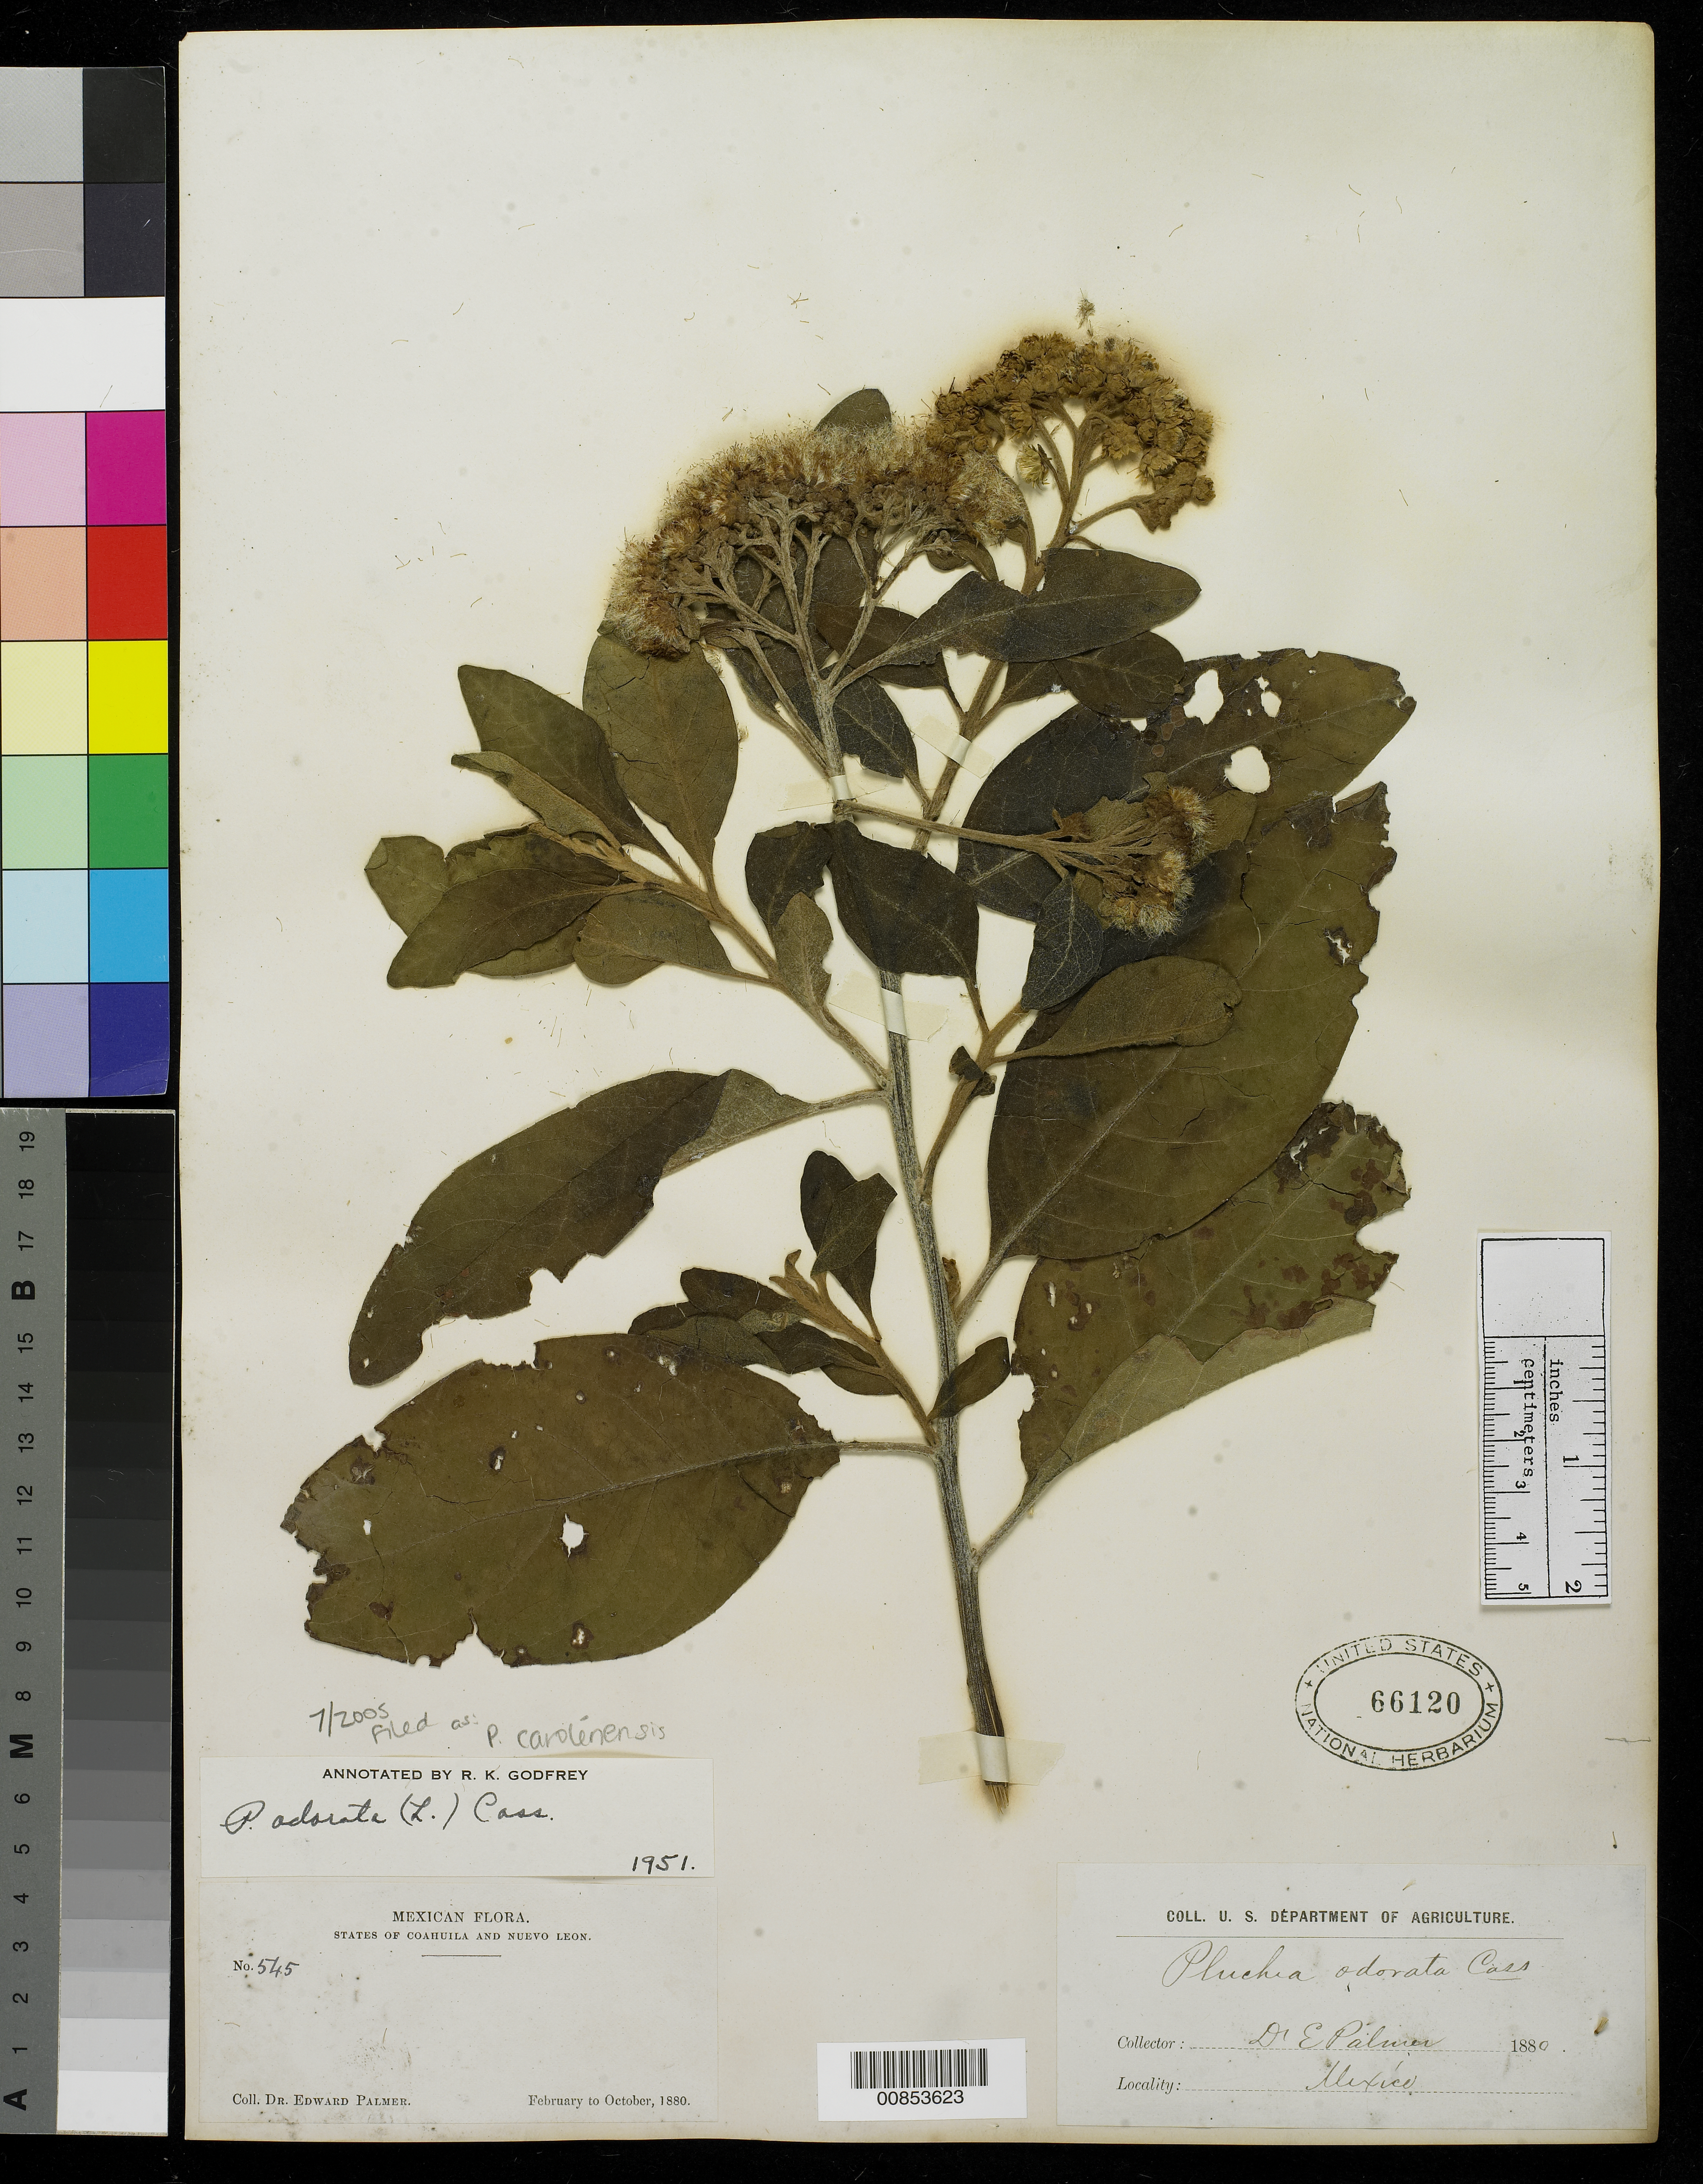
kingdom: Plantae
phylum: Tracheophyta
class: Magnoliopsida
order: Asterales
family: Asteraceae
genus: Pluchea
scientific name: Pluchea carolinensis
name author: (Jacq.) Sweet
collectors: E. Palmer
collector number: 545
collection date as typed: Feb 1880 to -- Oct 1880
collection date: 1880-02/1880-10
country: Mexico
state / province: Coahuila / Nuevo León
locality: States of Coahuila and Nuevo León.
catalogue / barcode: US 66120